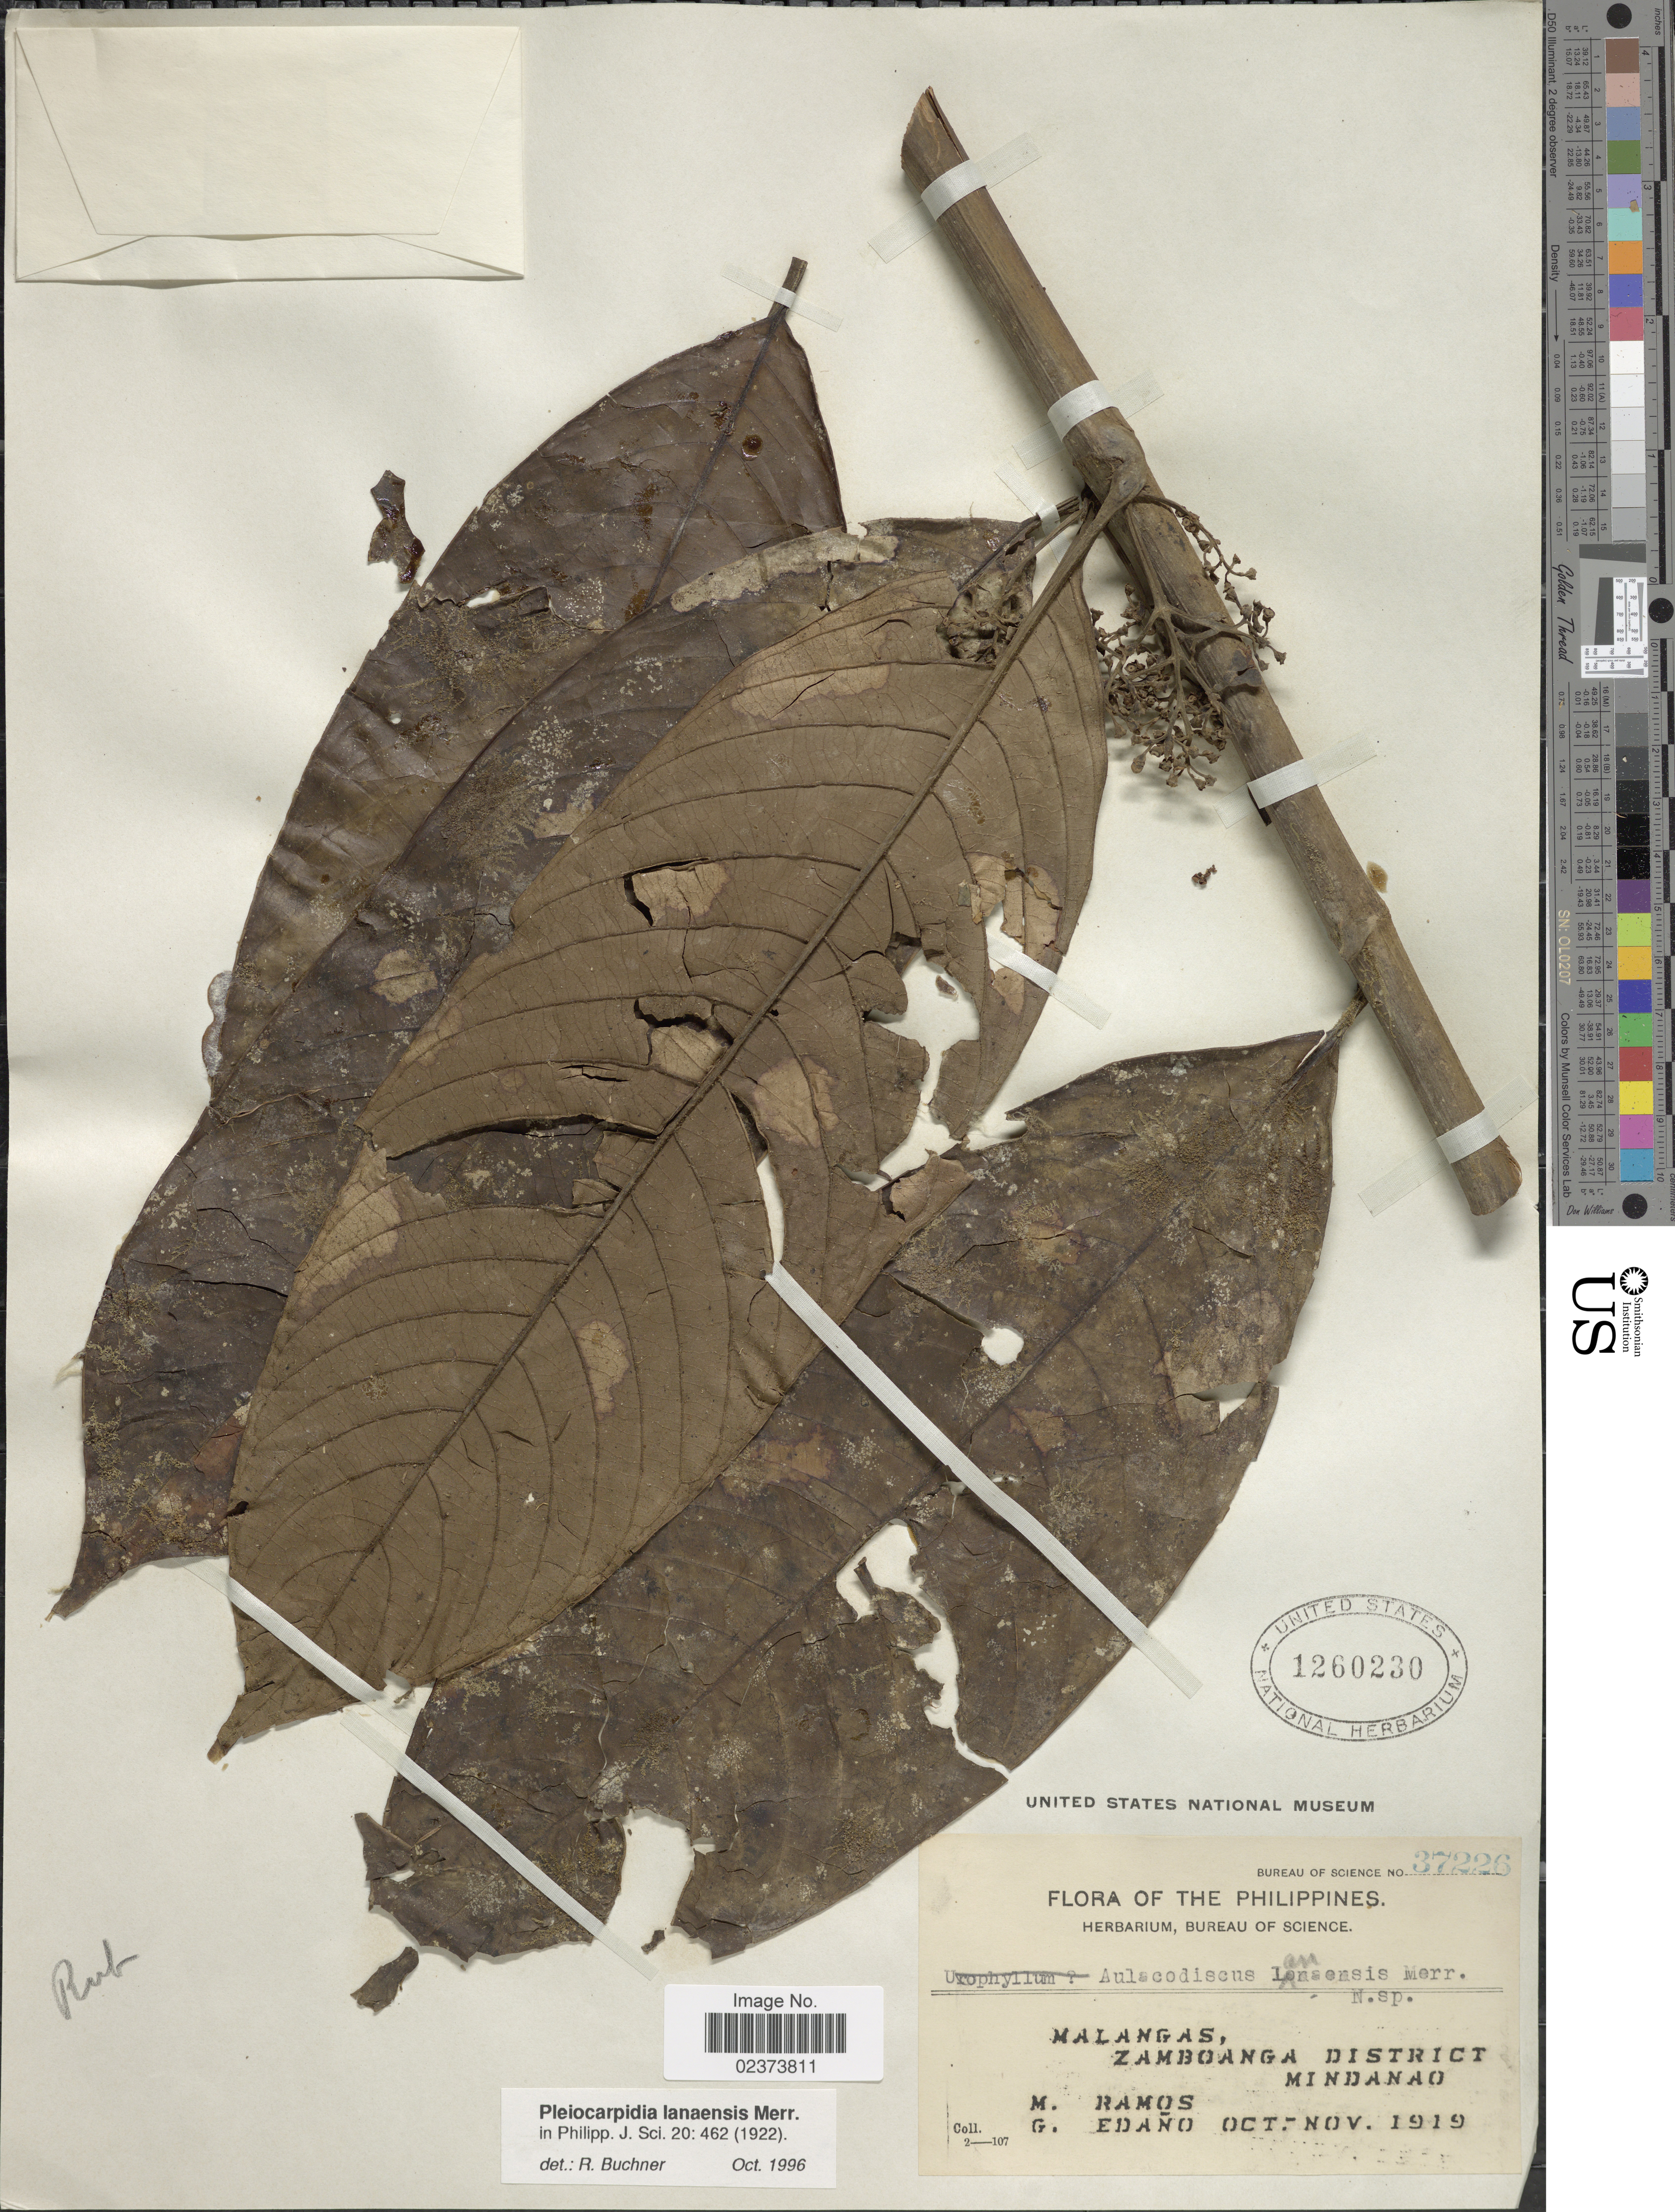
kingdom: Plantae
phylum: Tracheophyta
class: Magnoliopsida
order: Gentianales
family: Rubiaceae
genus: Pleiocarpidia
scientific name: Pleiocarpidia lanaensis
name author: Merr.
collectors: M. Ramos & G. Edaño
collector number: Bureau of Science 37226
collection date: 1919-10/1919-11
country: Philippines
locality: Malangas, Zamboanga District, Mindanao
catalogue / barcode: US 1260230